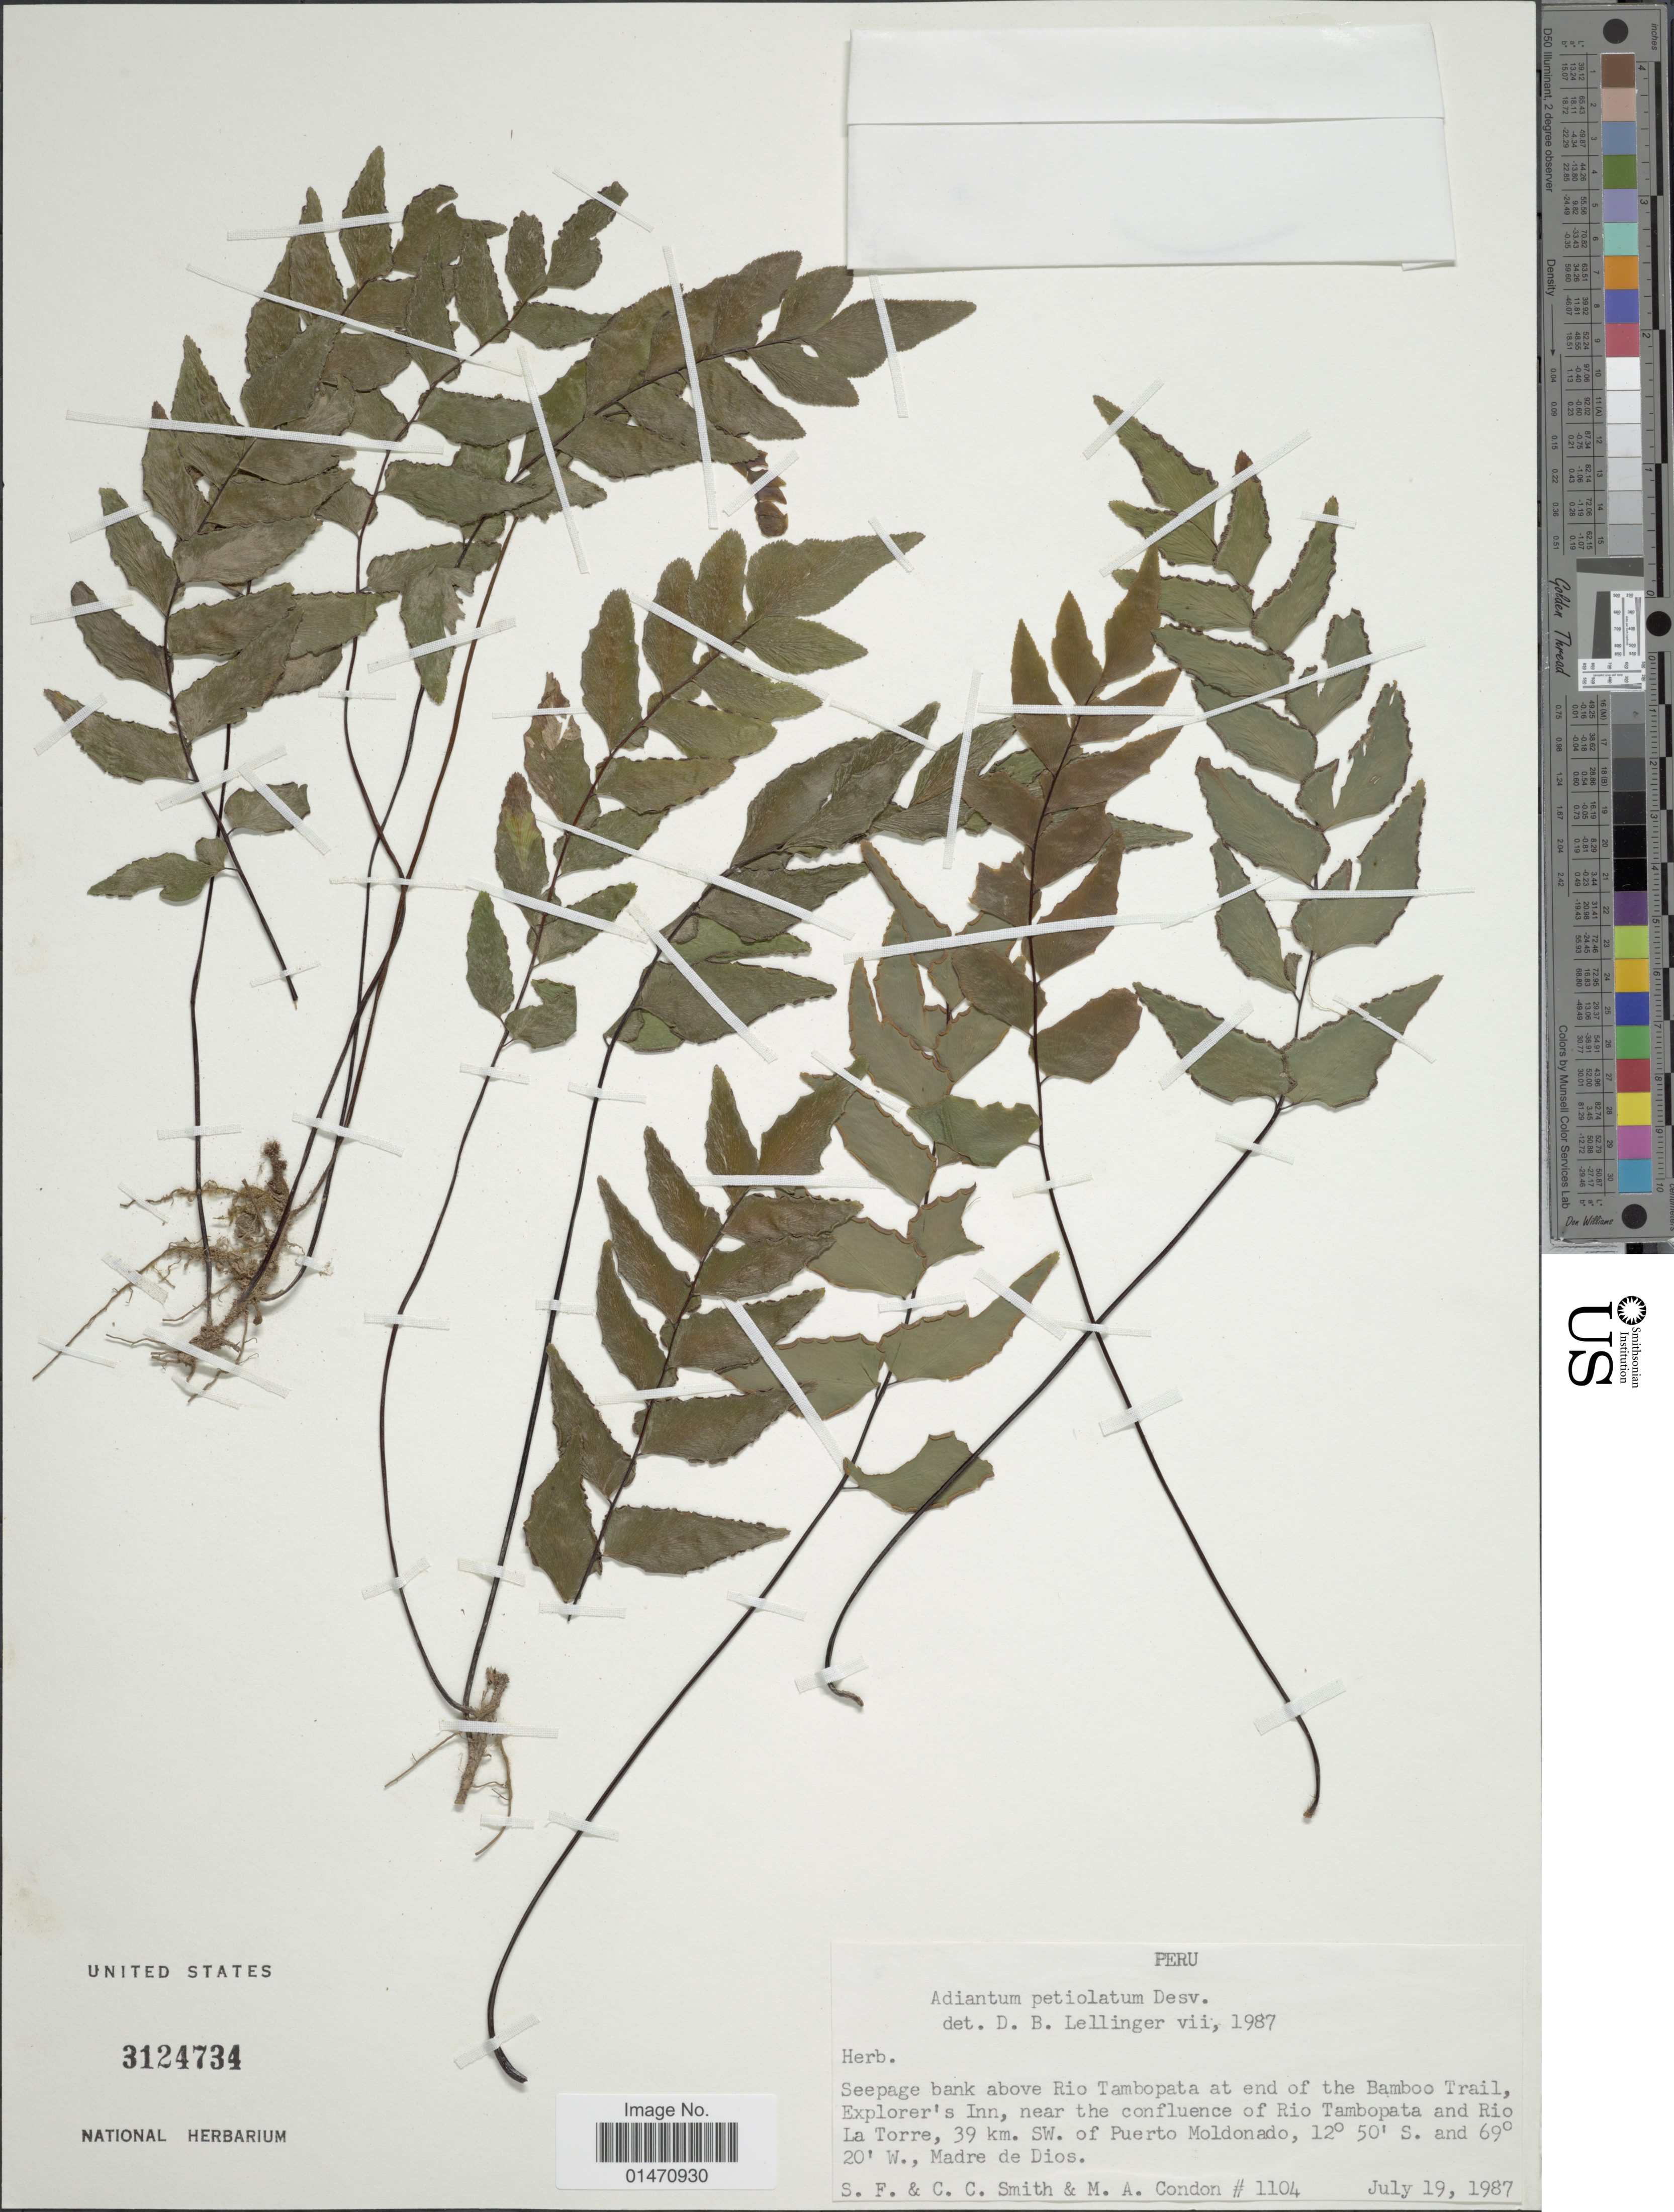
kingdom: Plantae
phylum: Tracheophyta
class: Polypodiopsida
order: Polypodiales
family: Pteridaceae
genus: Adiantum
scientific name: Adiantum petiolatum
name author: Desv.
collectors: S.F. Smith, C. C. Smith & M. Condon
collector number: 1104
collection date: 1987-07-19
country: Peru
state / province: Madre de Dios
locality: Seepage bank above Rio Tambopata at end of the Banmboo trail, Explorer's Inn, near the confluence of Rio Tambopata and Rio La Torre, 39km SW of Puerto Moldonado, madre de Dios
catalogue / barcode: US 3124734